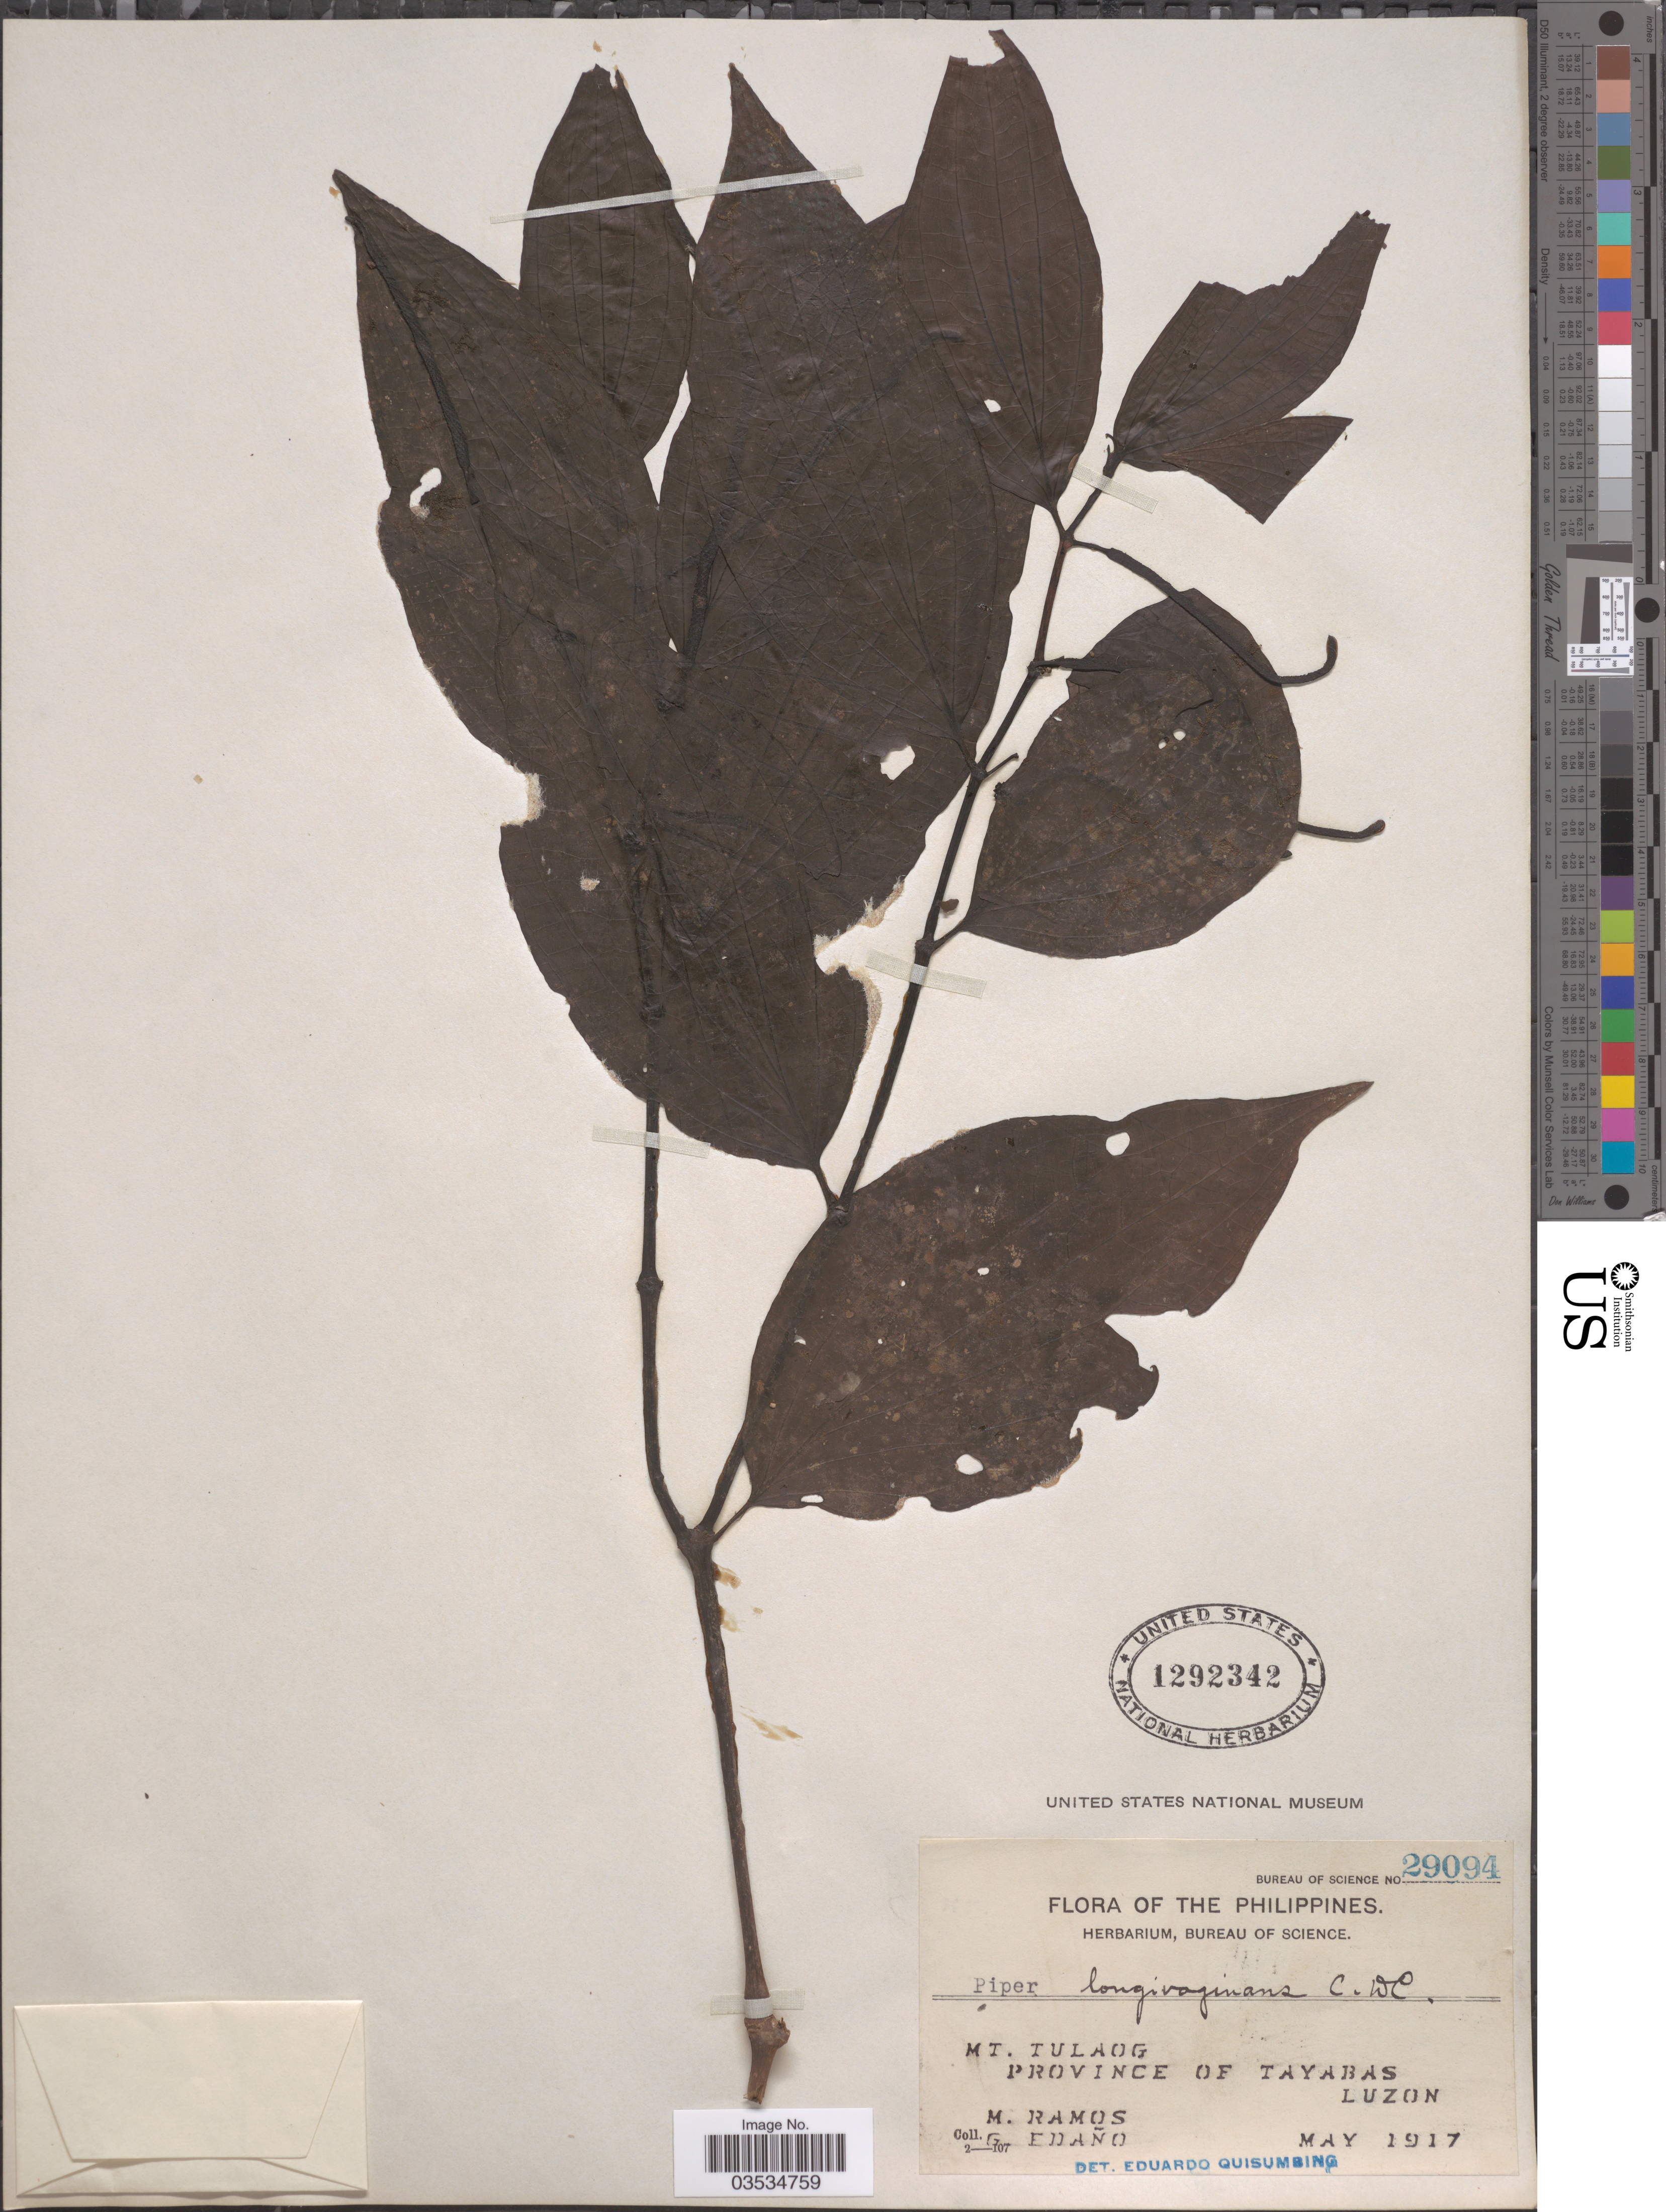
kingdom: Plantae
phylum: Tracheophyta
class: Magnoliopsida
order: Piperales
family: Piperaceae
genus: Piper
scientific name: Piper longivaginans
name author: C. DC.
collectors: M. Ramos & G. Edaño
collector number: Bureau of Science 29094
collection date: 1917-05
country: Philippines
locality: Mt. Tulaog. Province of Tayabas. Luzon.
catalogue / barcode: US 1292342